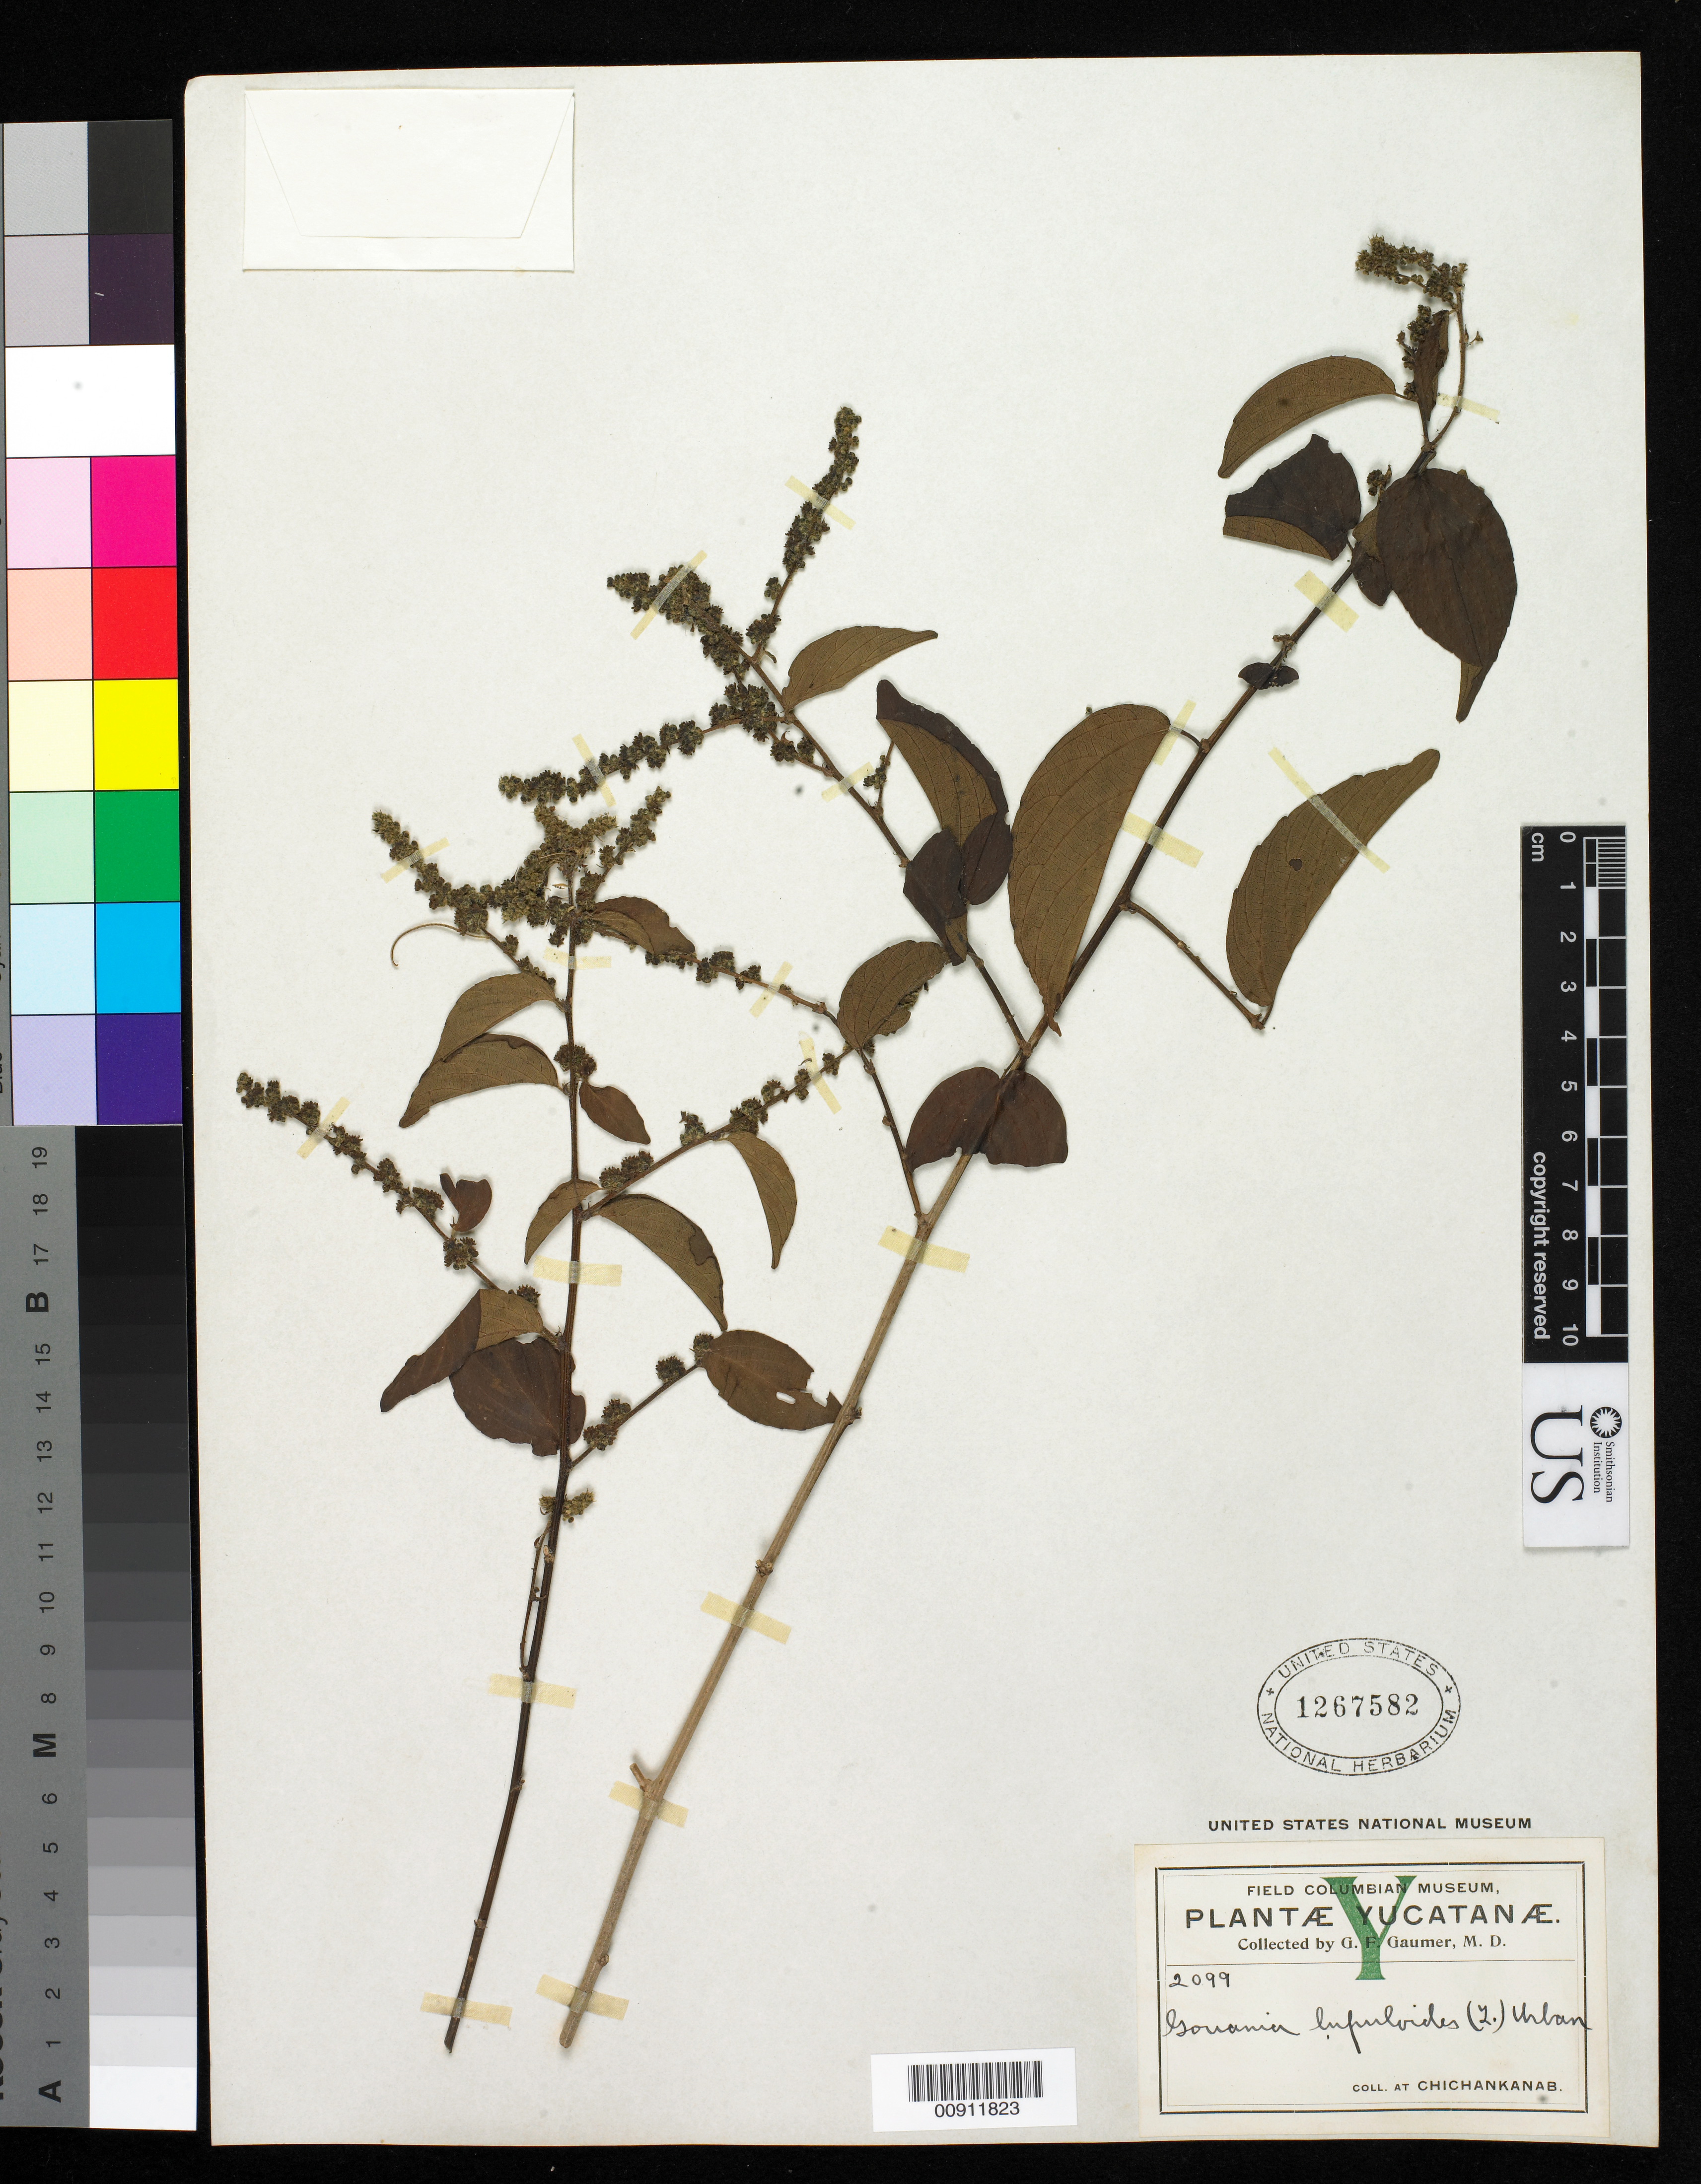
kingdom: Plantae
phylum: Tracheophyta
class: Magnoliopsida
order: Rosales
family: Rhamnaceae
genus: Gouania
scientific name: Gouania lupuloides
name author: (L.) Urb.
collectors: G. F. Gaumer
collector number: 2099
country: Mexico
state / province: Quintana Roo / Yucatán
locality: Chichankanab.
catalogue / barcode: US 1267582